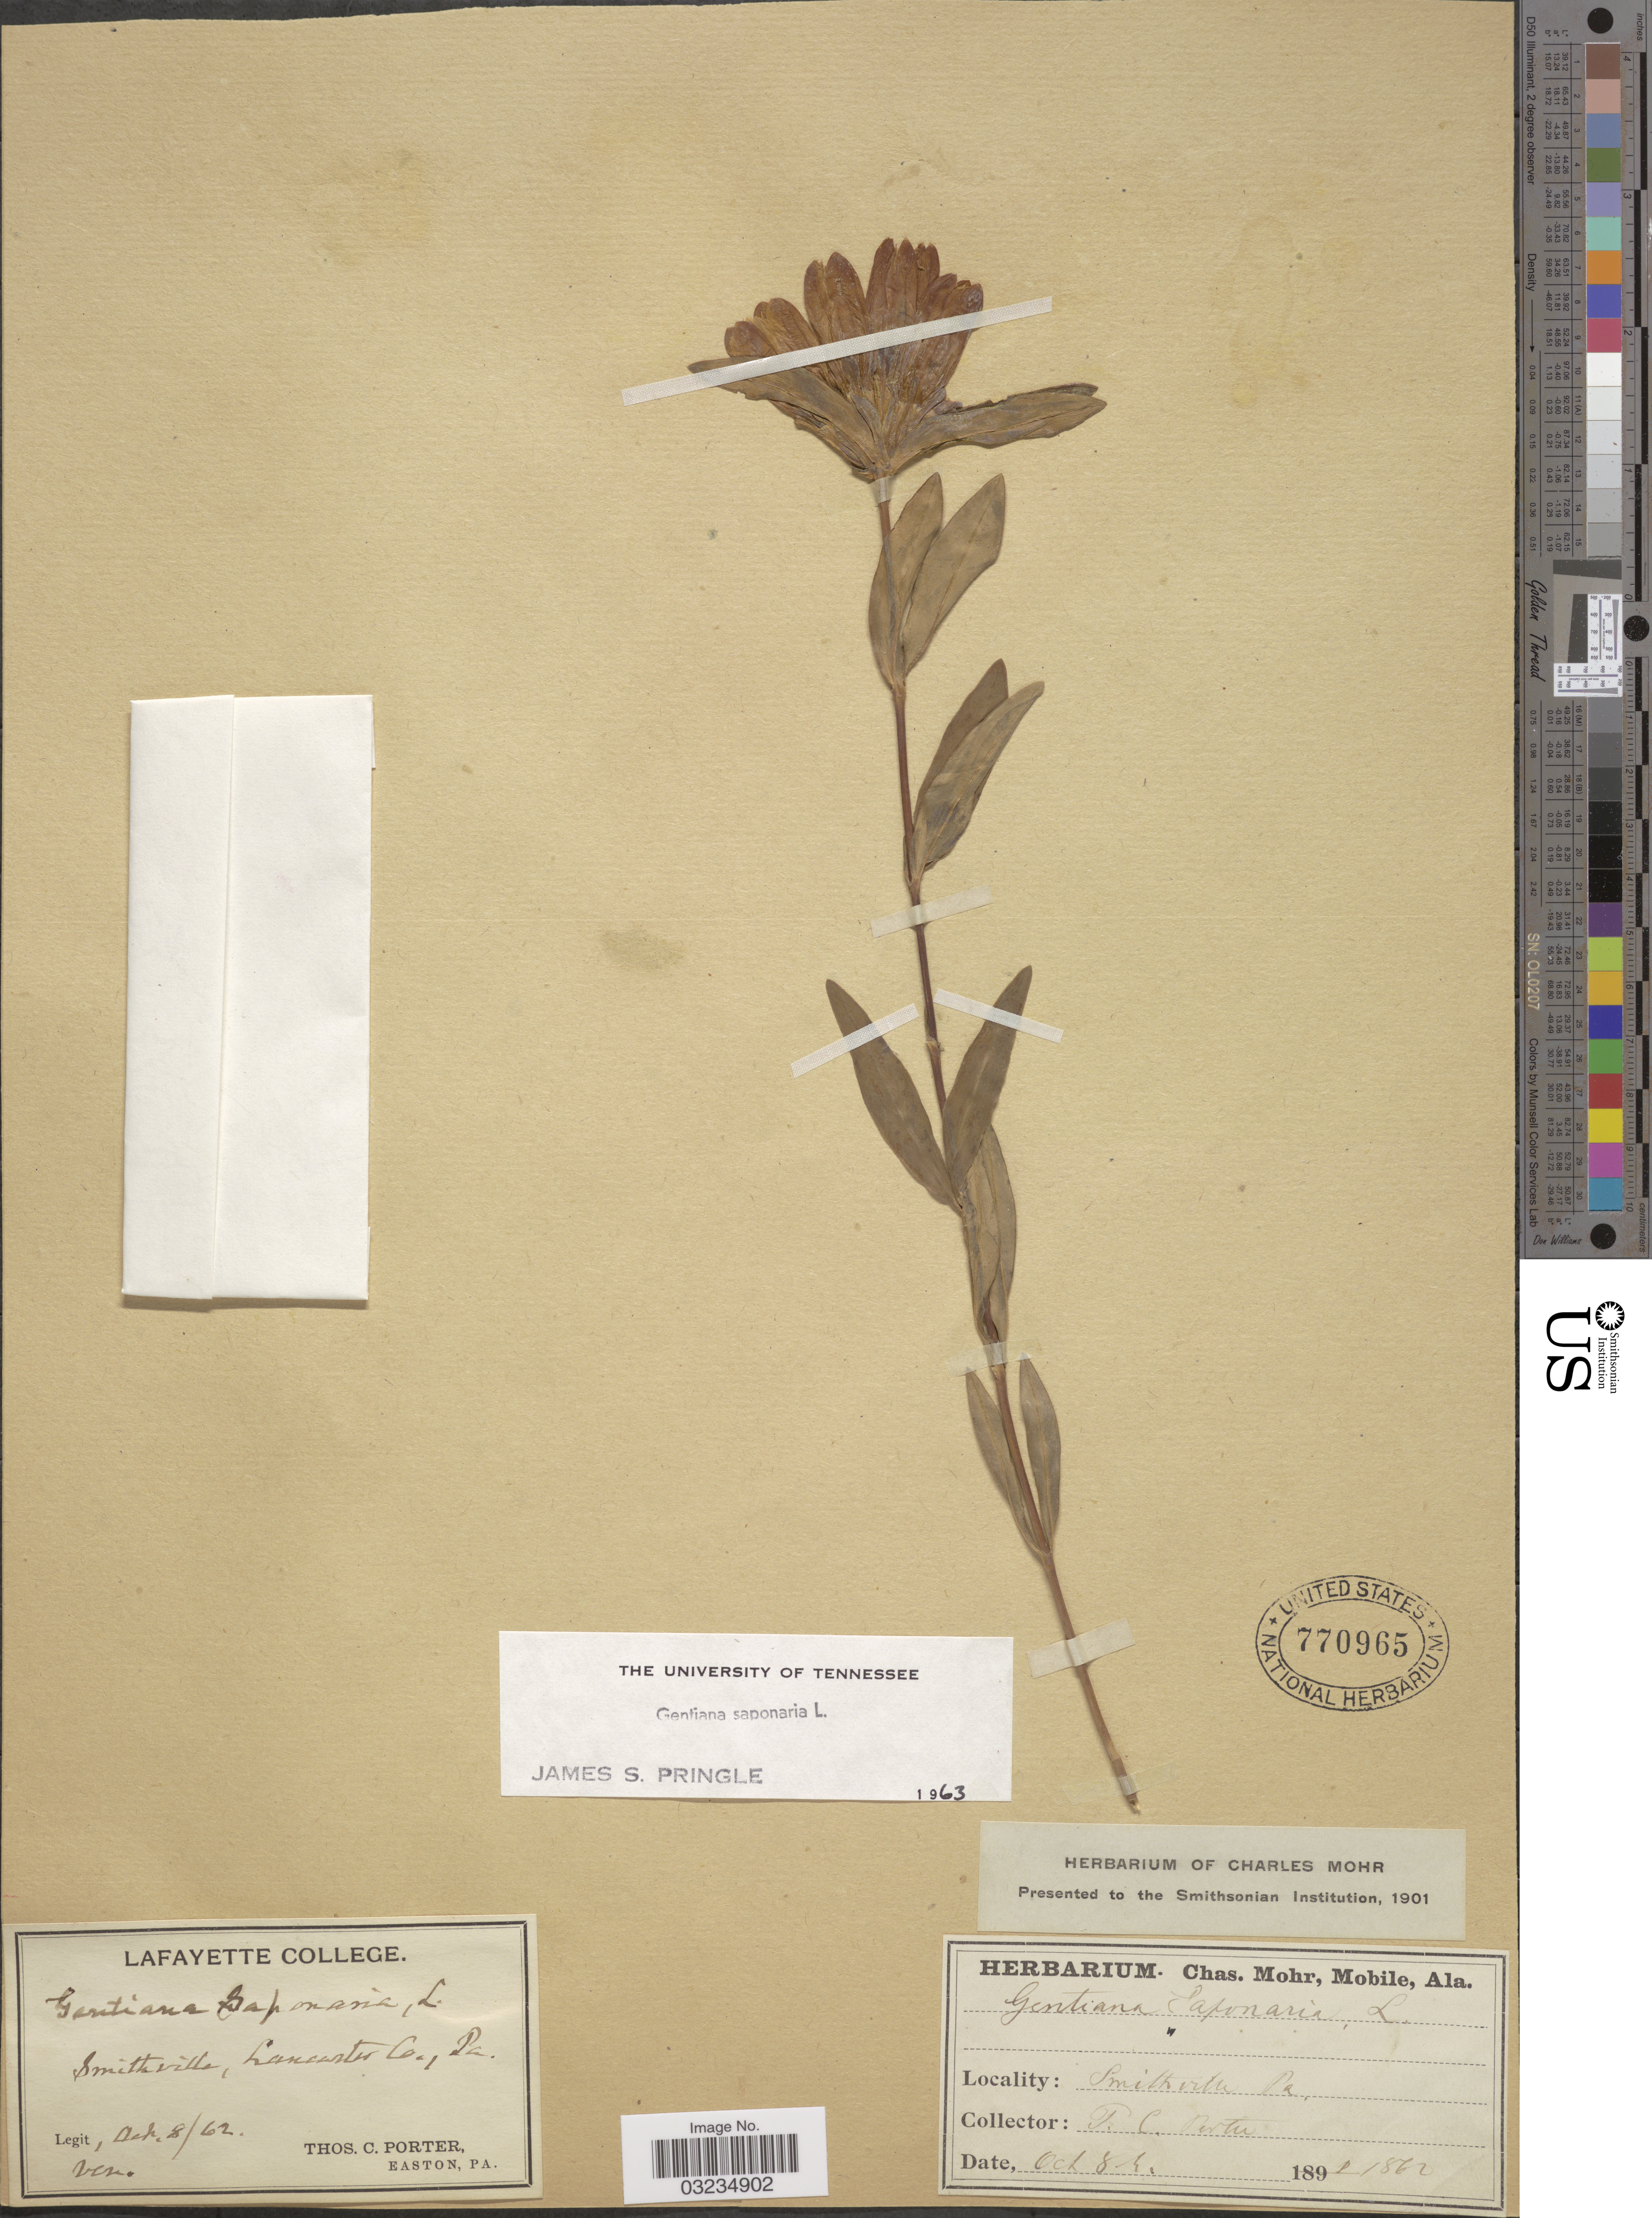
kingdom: Plantae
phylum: Tracheophyta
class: Magnoliopsida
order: Gentianales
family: Gentianaceae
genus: Gentiana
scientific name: Gentiana saponaria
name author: L.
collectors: T. Porter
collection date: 1862-10-08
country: United States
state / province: Pennsylvania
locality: Smithville, Lancaster Co.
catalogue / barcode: US 770965